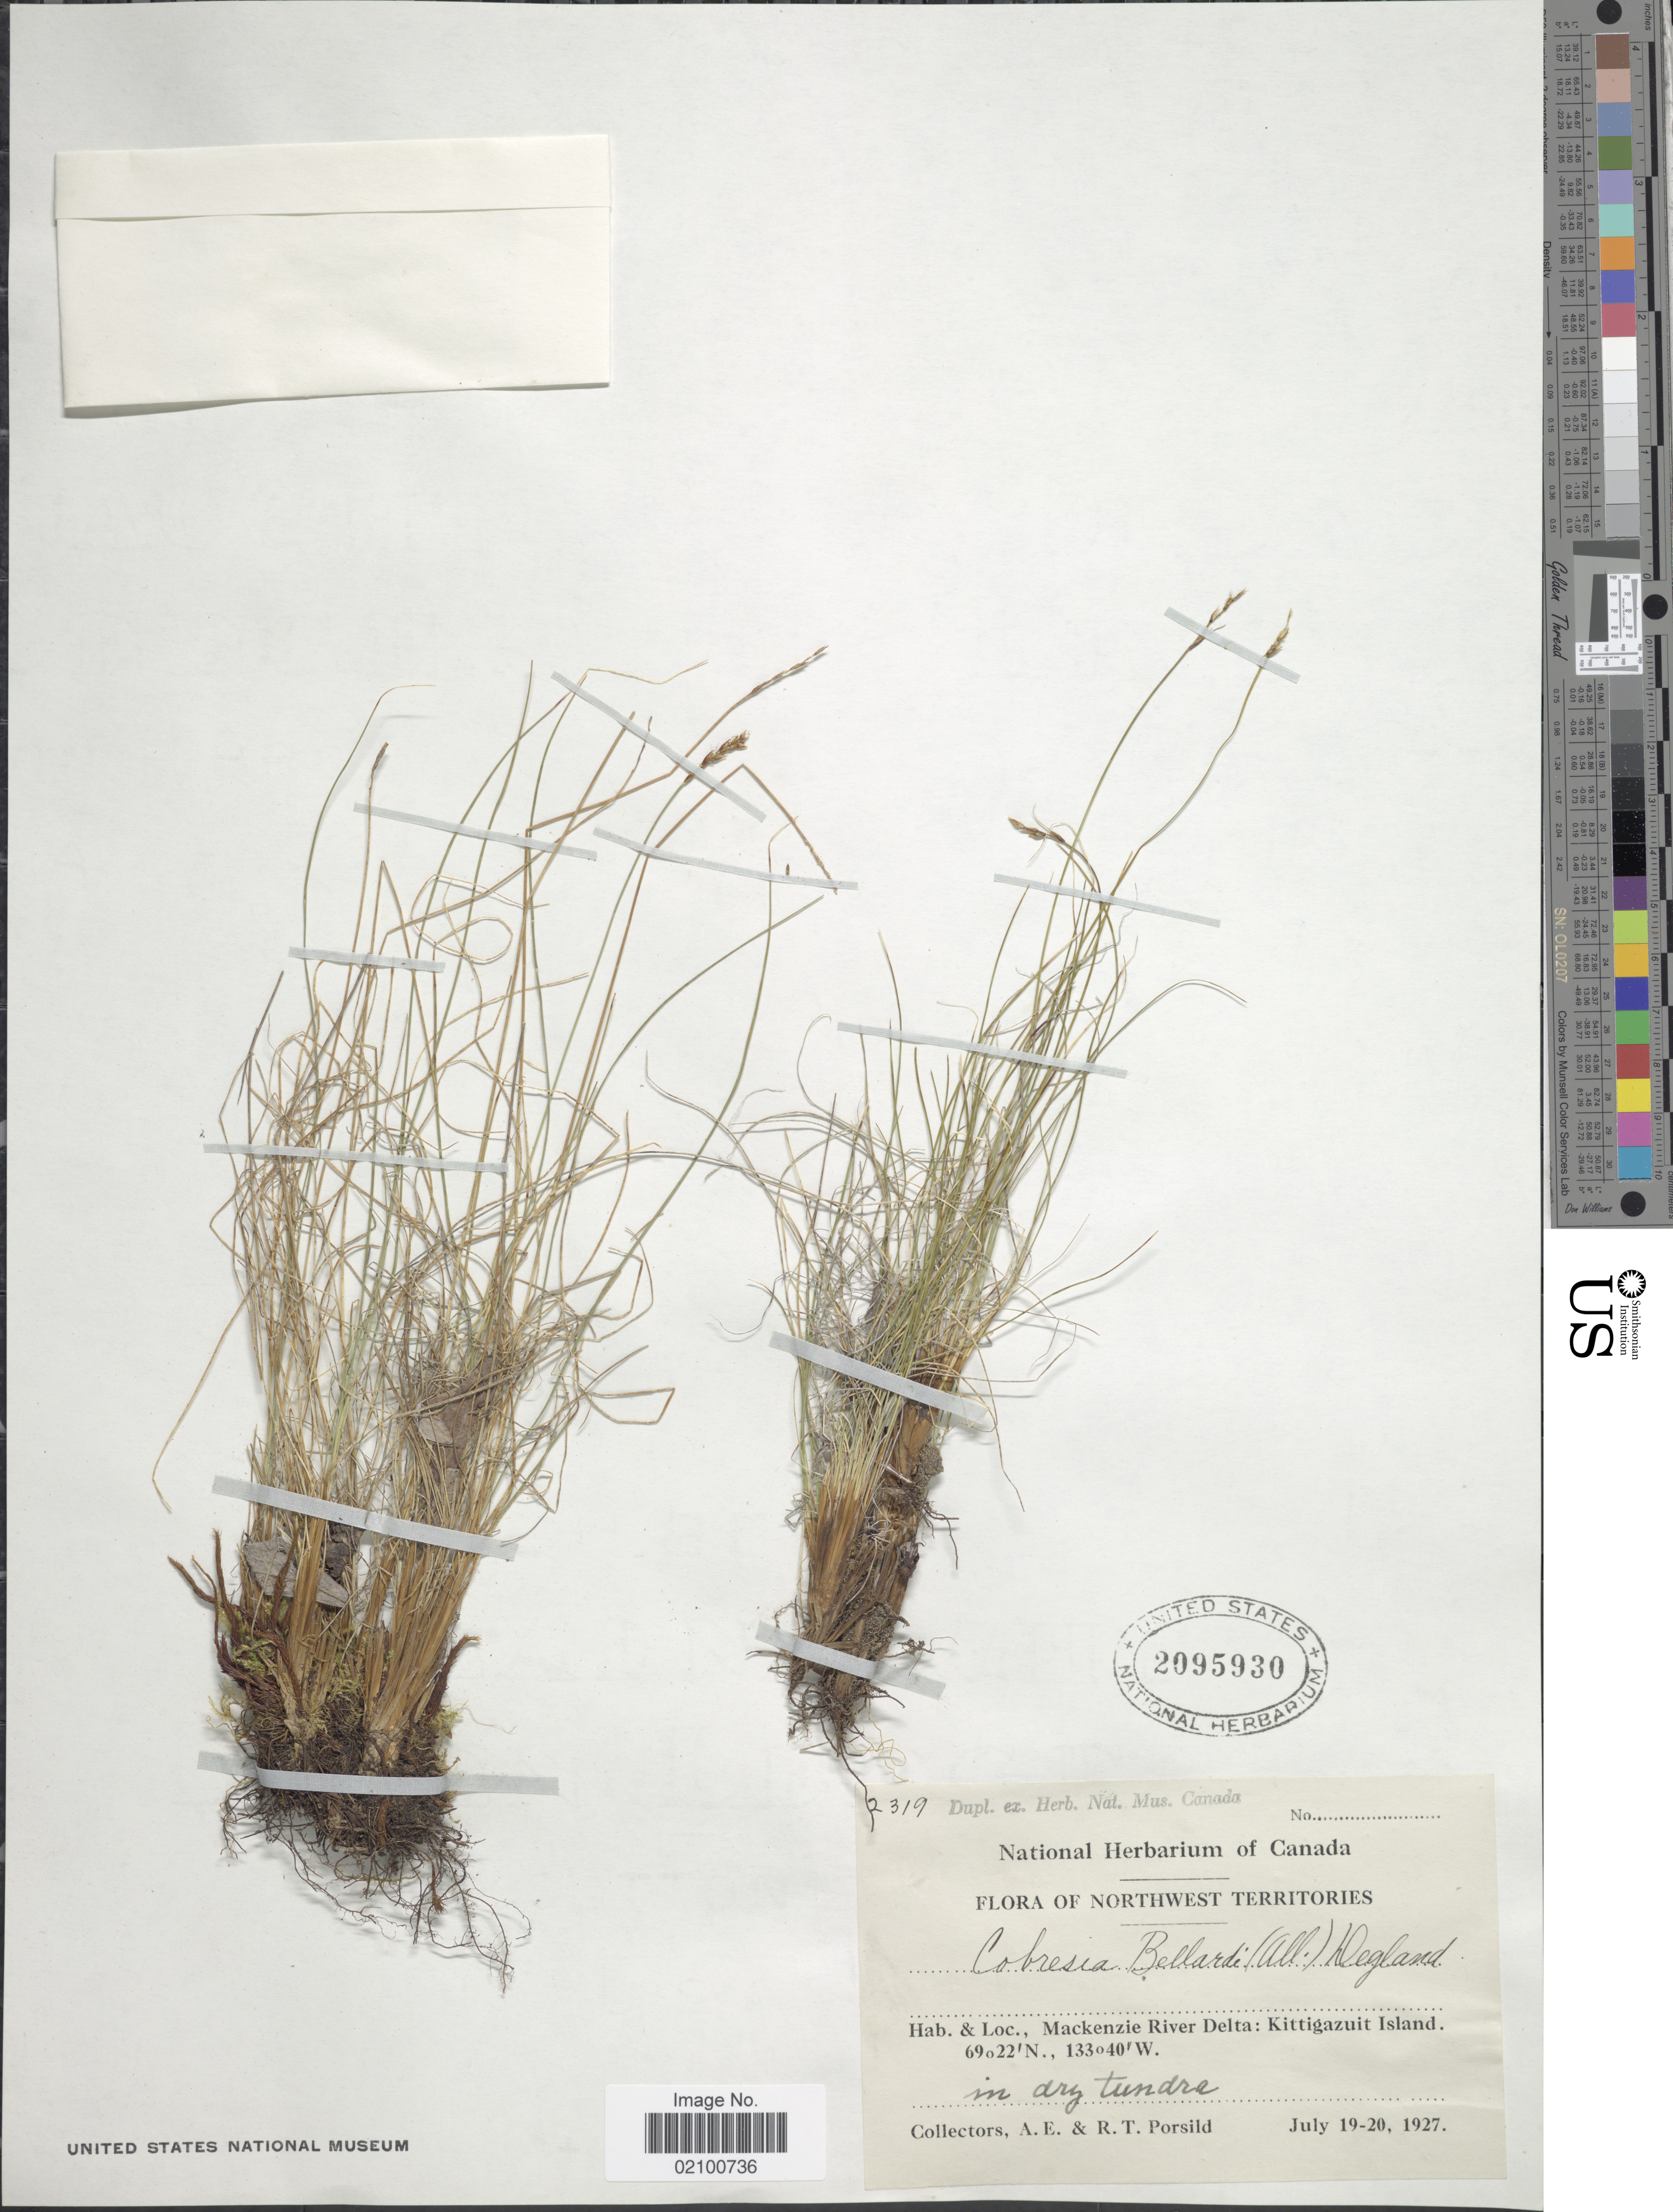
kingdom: Plantae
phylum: Tracheophyta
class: Liliopsida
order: Poales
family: Cyperaceae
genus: Carex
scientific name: Carex myosuroides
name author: Vill.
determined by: Strong, M. T., (US), Smithsonian Institution - National Museum of Natural History (UNITED STATES)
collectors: A. E. Porsild & R. T. Porsild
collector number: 2319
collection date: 1927-07-19/1927-07-20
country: Canada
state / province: Northwest Territories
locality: Mackenzie River Delta, Kittigazuit Island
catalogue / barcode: US 2095930